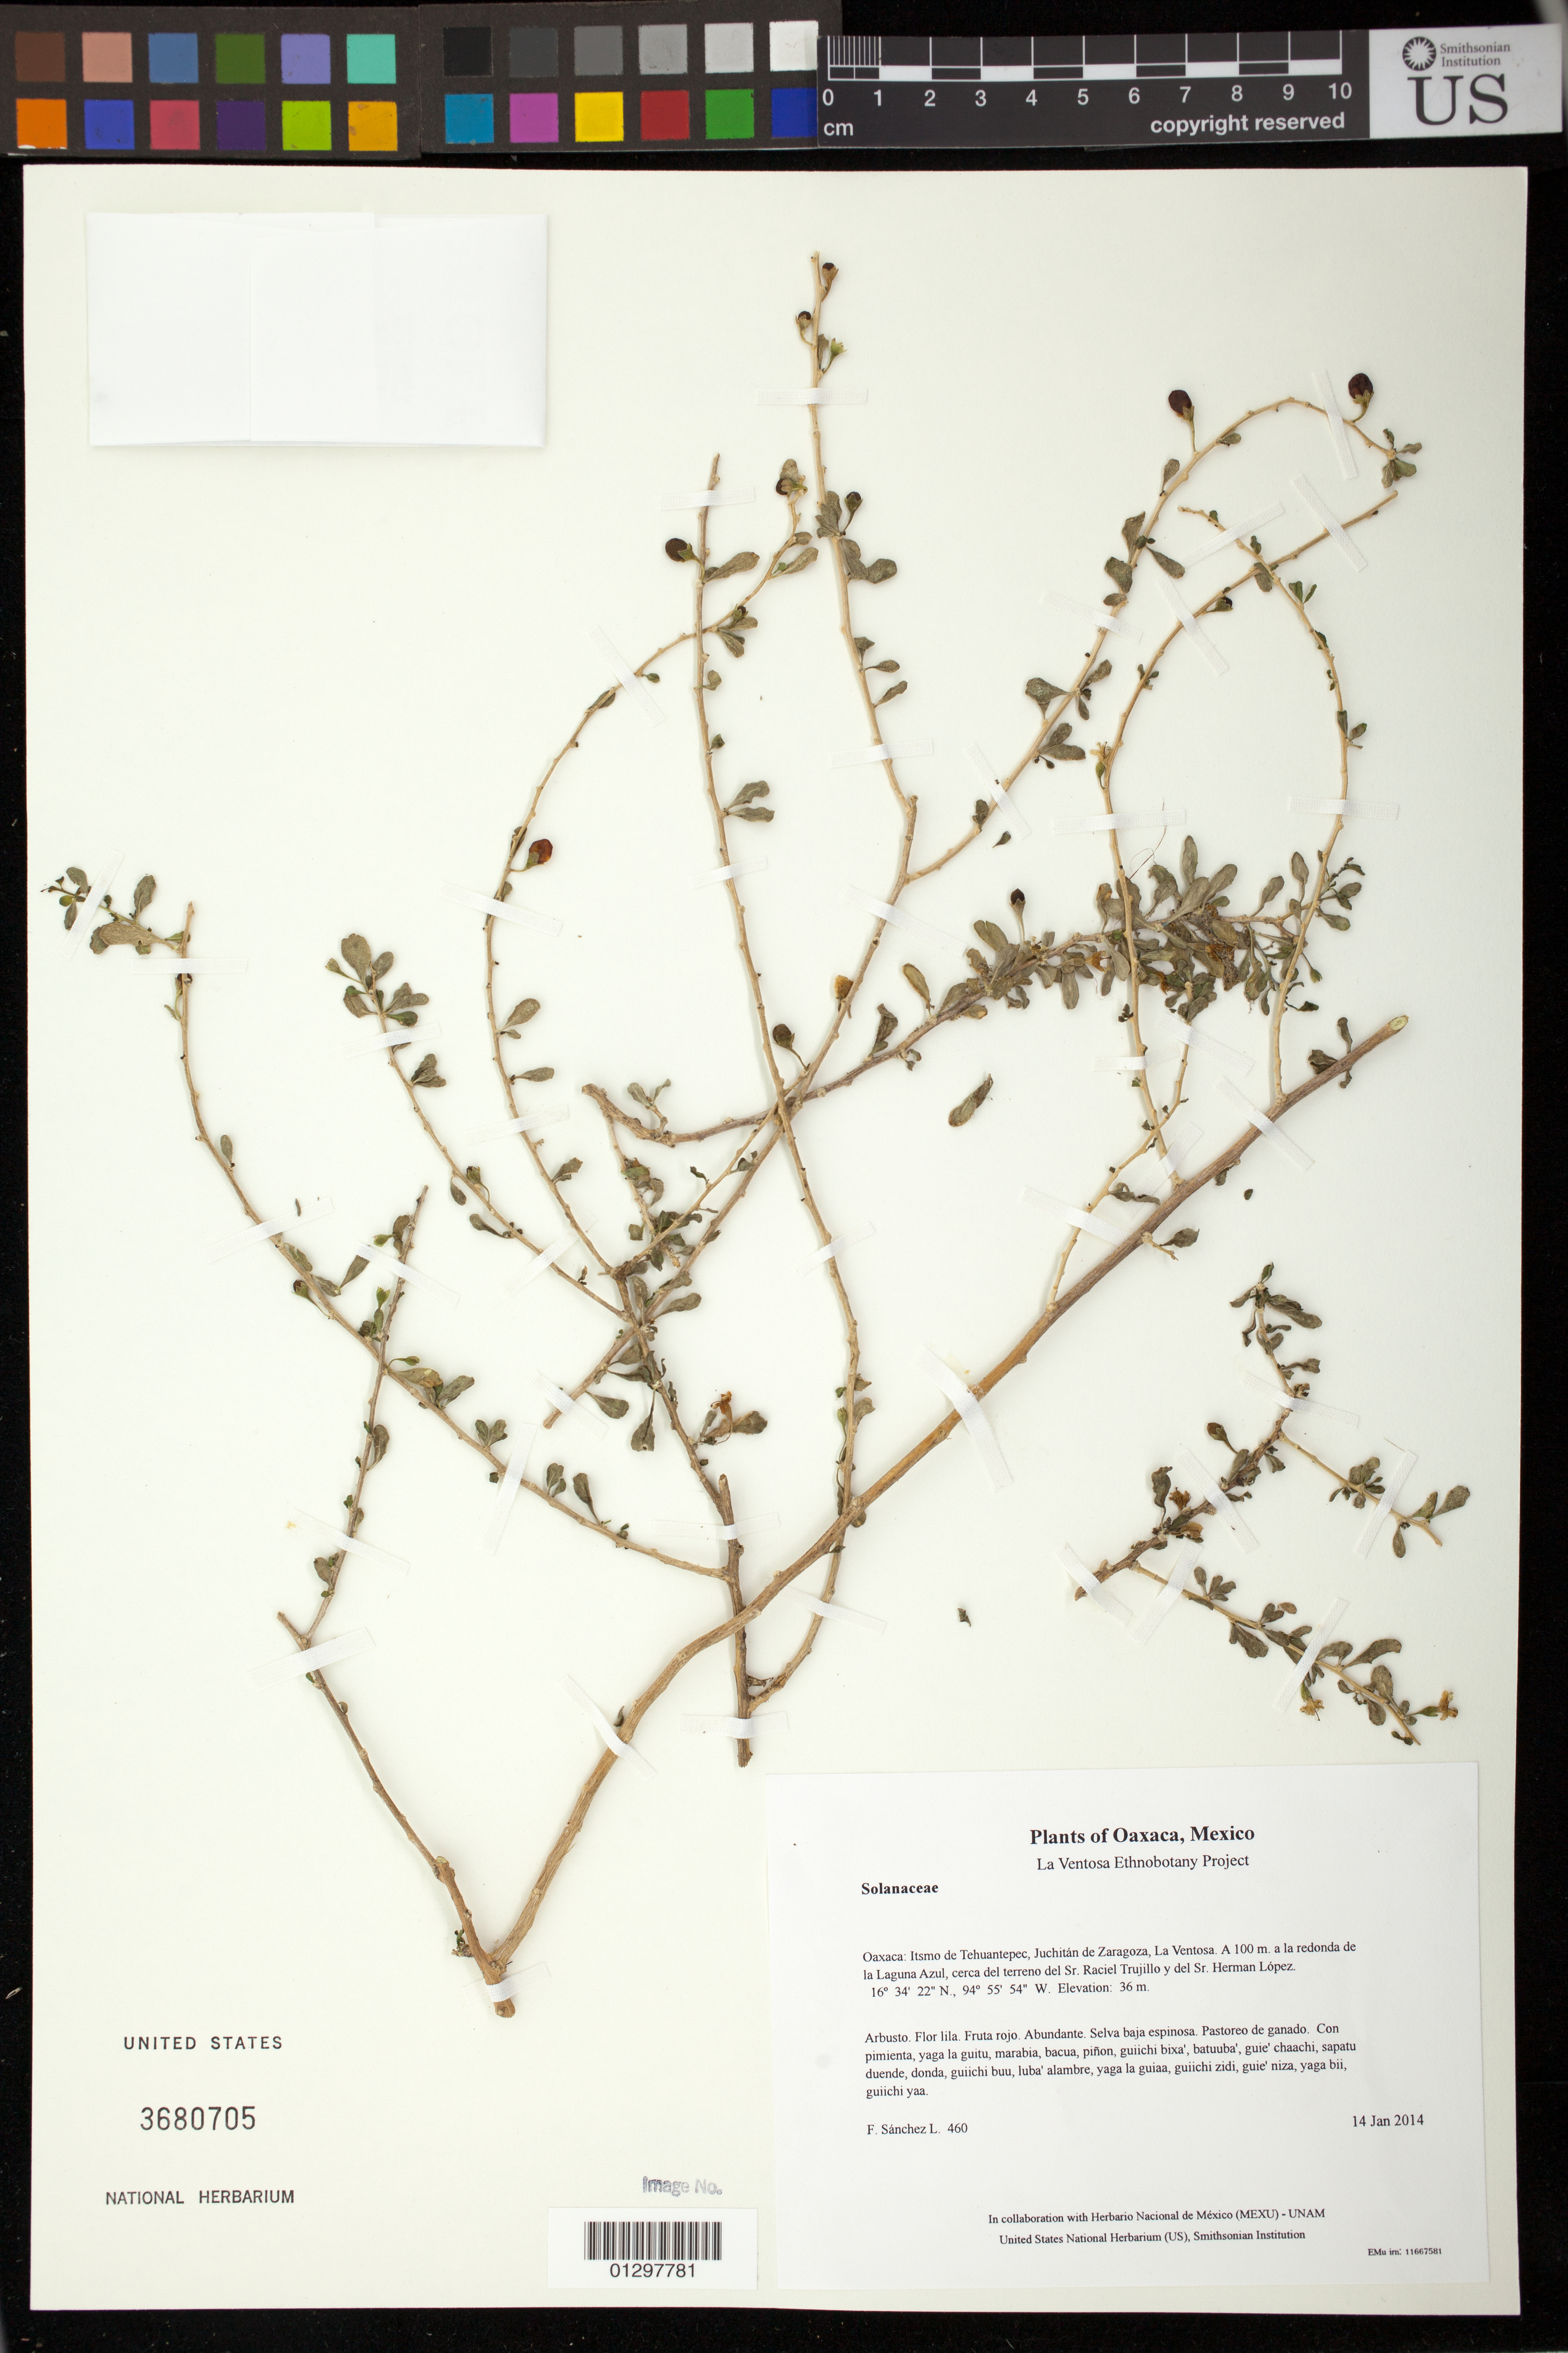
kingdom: Plantae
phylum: Tracheophyta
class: Magnoliopsida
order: Solanales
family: Solanaceae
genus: Lycium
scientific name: Lycium isthmense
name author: Chiang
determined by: Velasco G., Kenia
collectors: F. Sánchez L.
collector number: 460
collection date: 2014-01-14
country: Mexico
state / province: Oaxaca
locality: Itsmo de Tehuantepec, Juchitán de Zaragoza, La Ventosa. A 100 m. a la redonda de la Laguna Azul, cerca del terreno del Sr. Raciel Trujillo y del Sr. Herman López.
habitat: Selva baja espinosa. Pastoreo de ganado.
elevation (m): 36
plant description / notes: JEBOT, MEXU, SERO, US; Guixi zidi. Guie' lila. Cuaananaxhi naxiña'. Stale.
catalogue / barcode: US 3680705